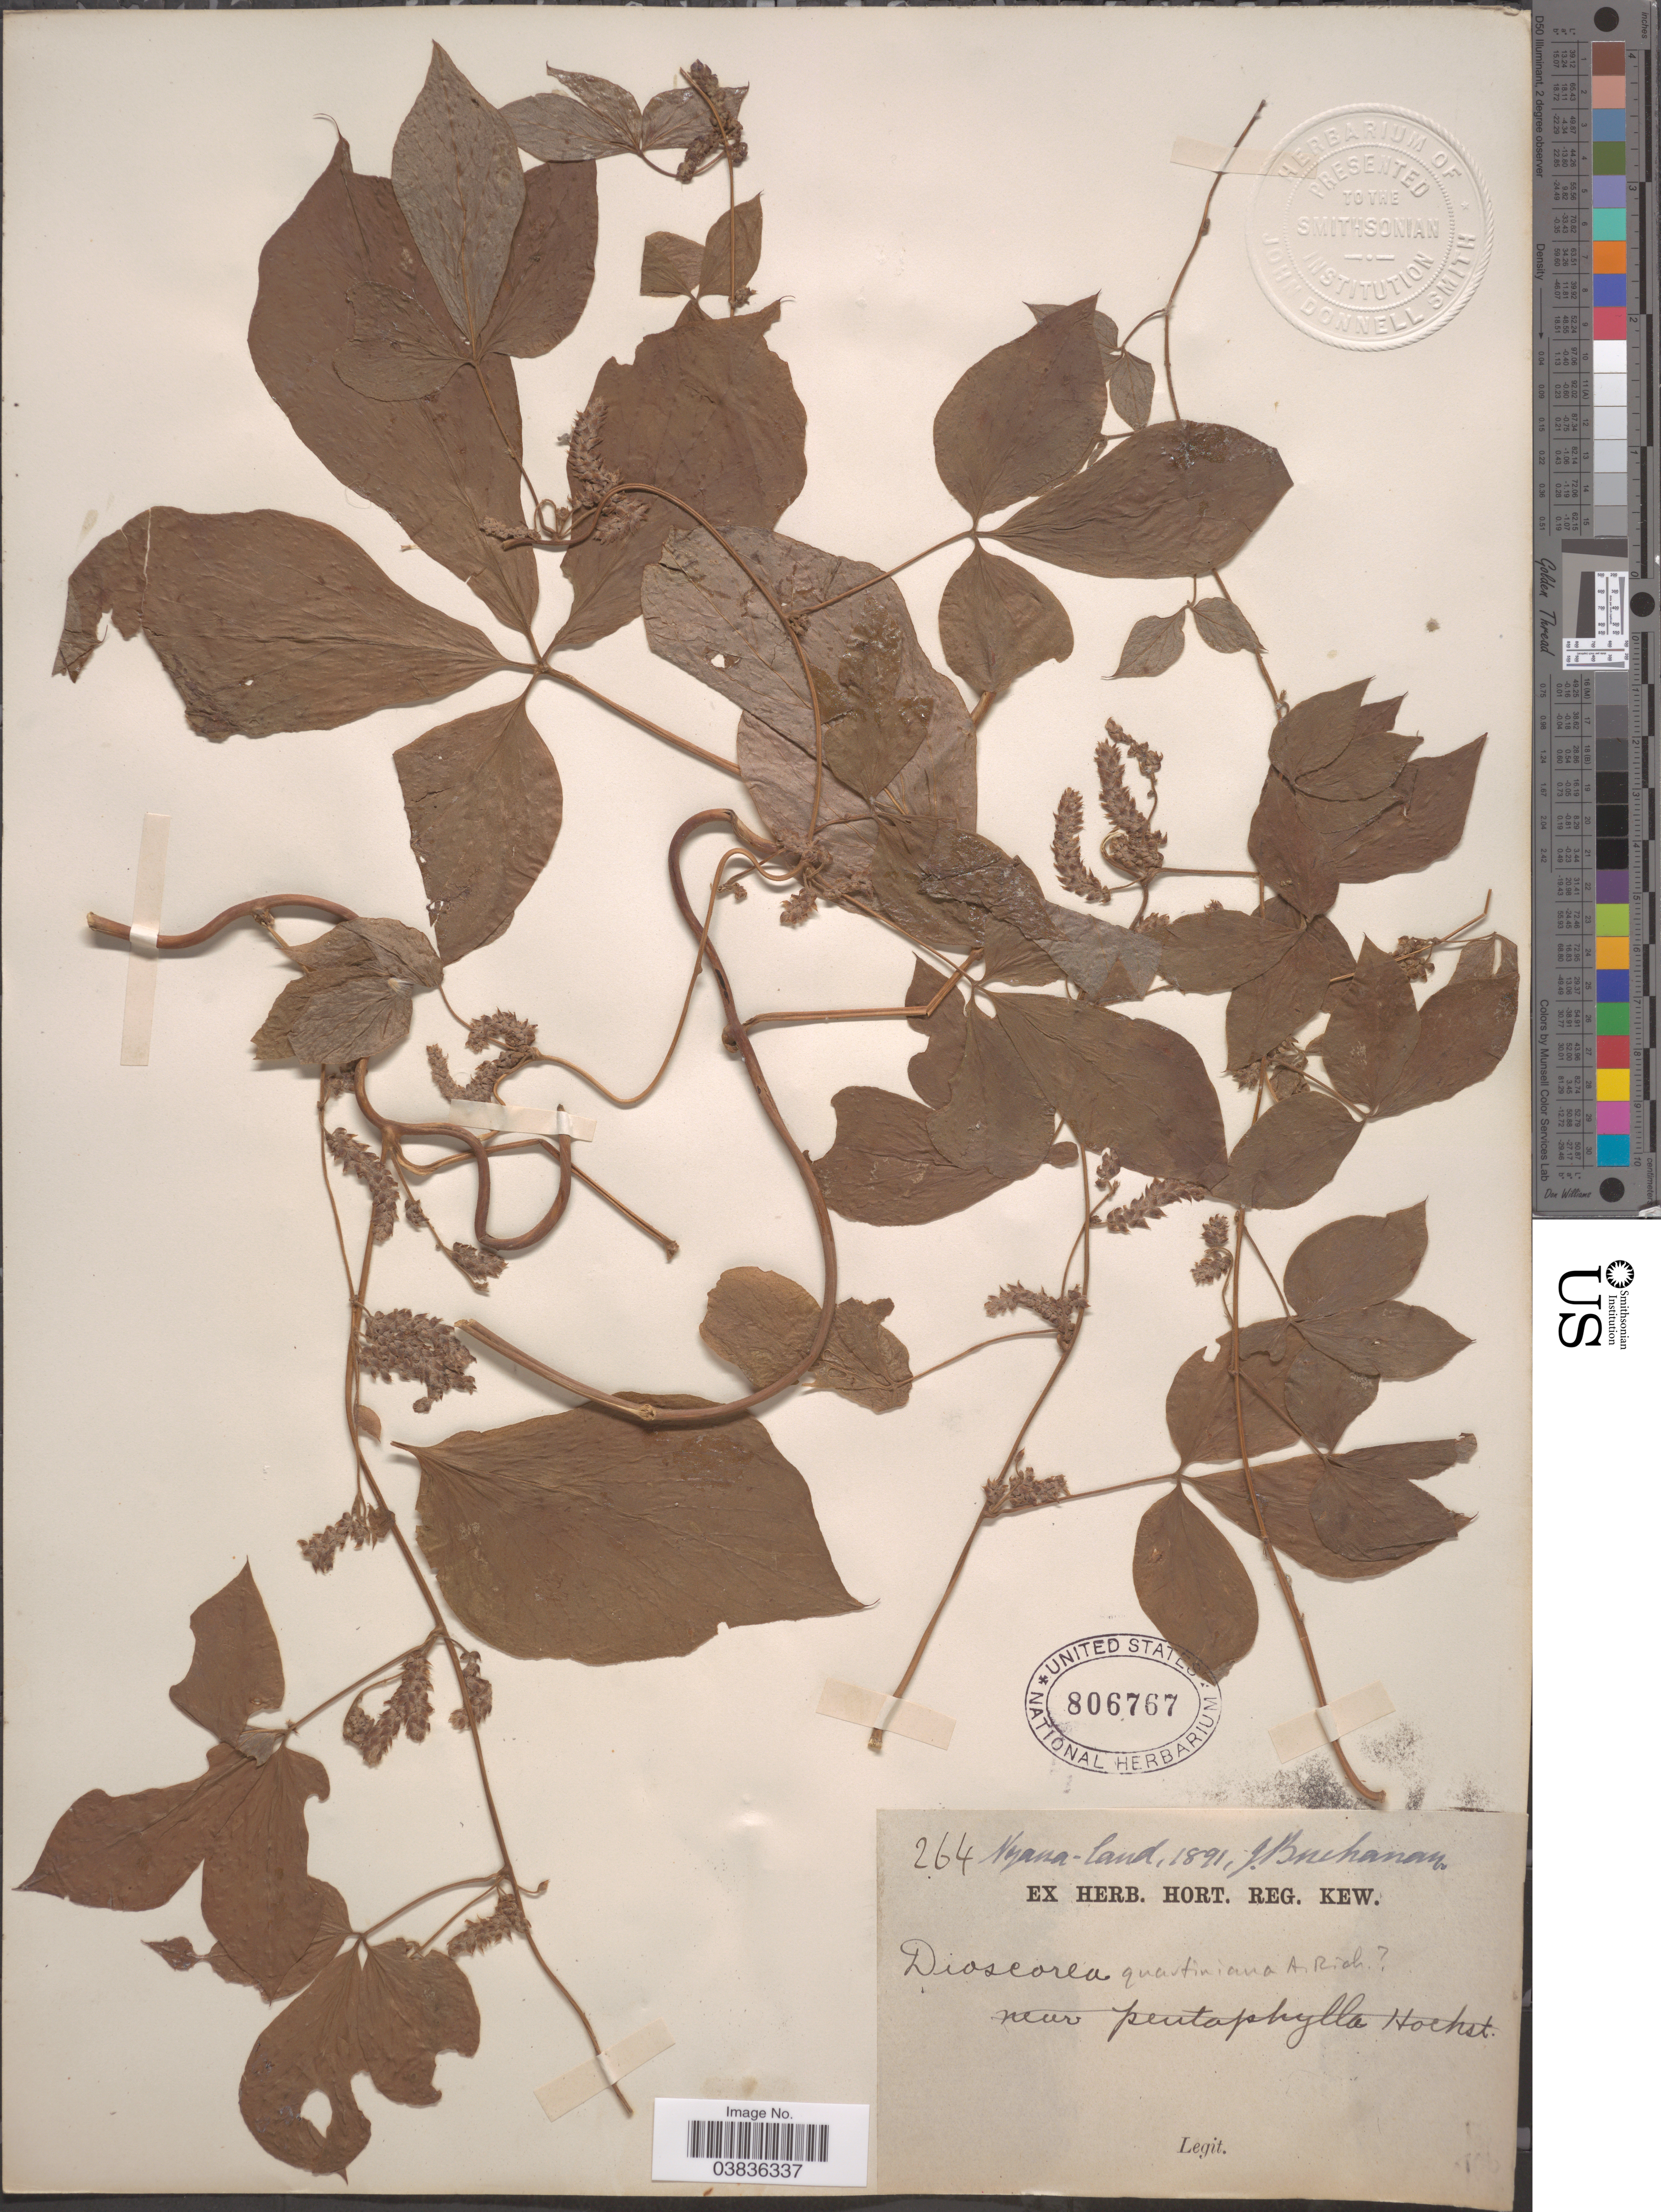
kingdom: Plantae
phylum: Tracheophyta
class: Liliopsida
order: Dioscoreales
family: Dioscoreaceae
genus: Dioscorea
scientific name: Dioscorea quartiniana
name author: A. Rich.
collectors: J. Buchanan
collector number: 264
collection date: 1891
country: Malawi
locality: Nyassa land.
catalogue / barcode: US 806767